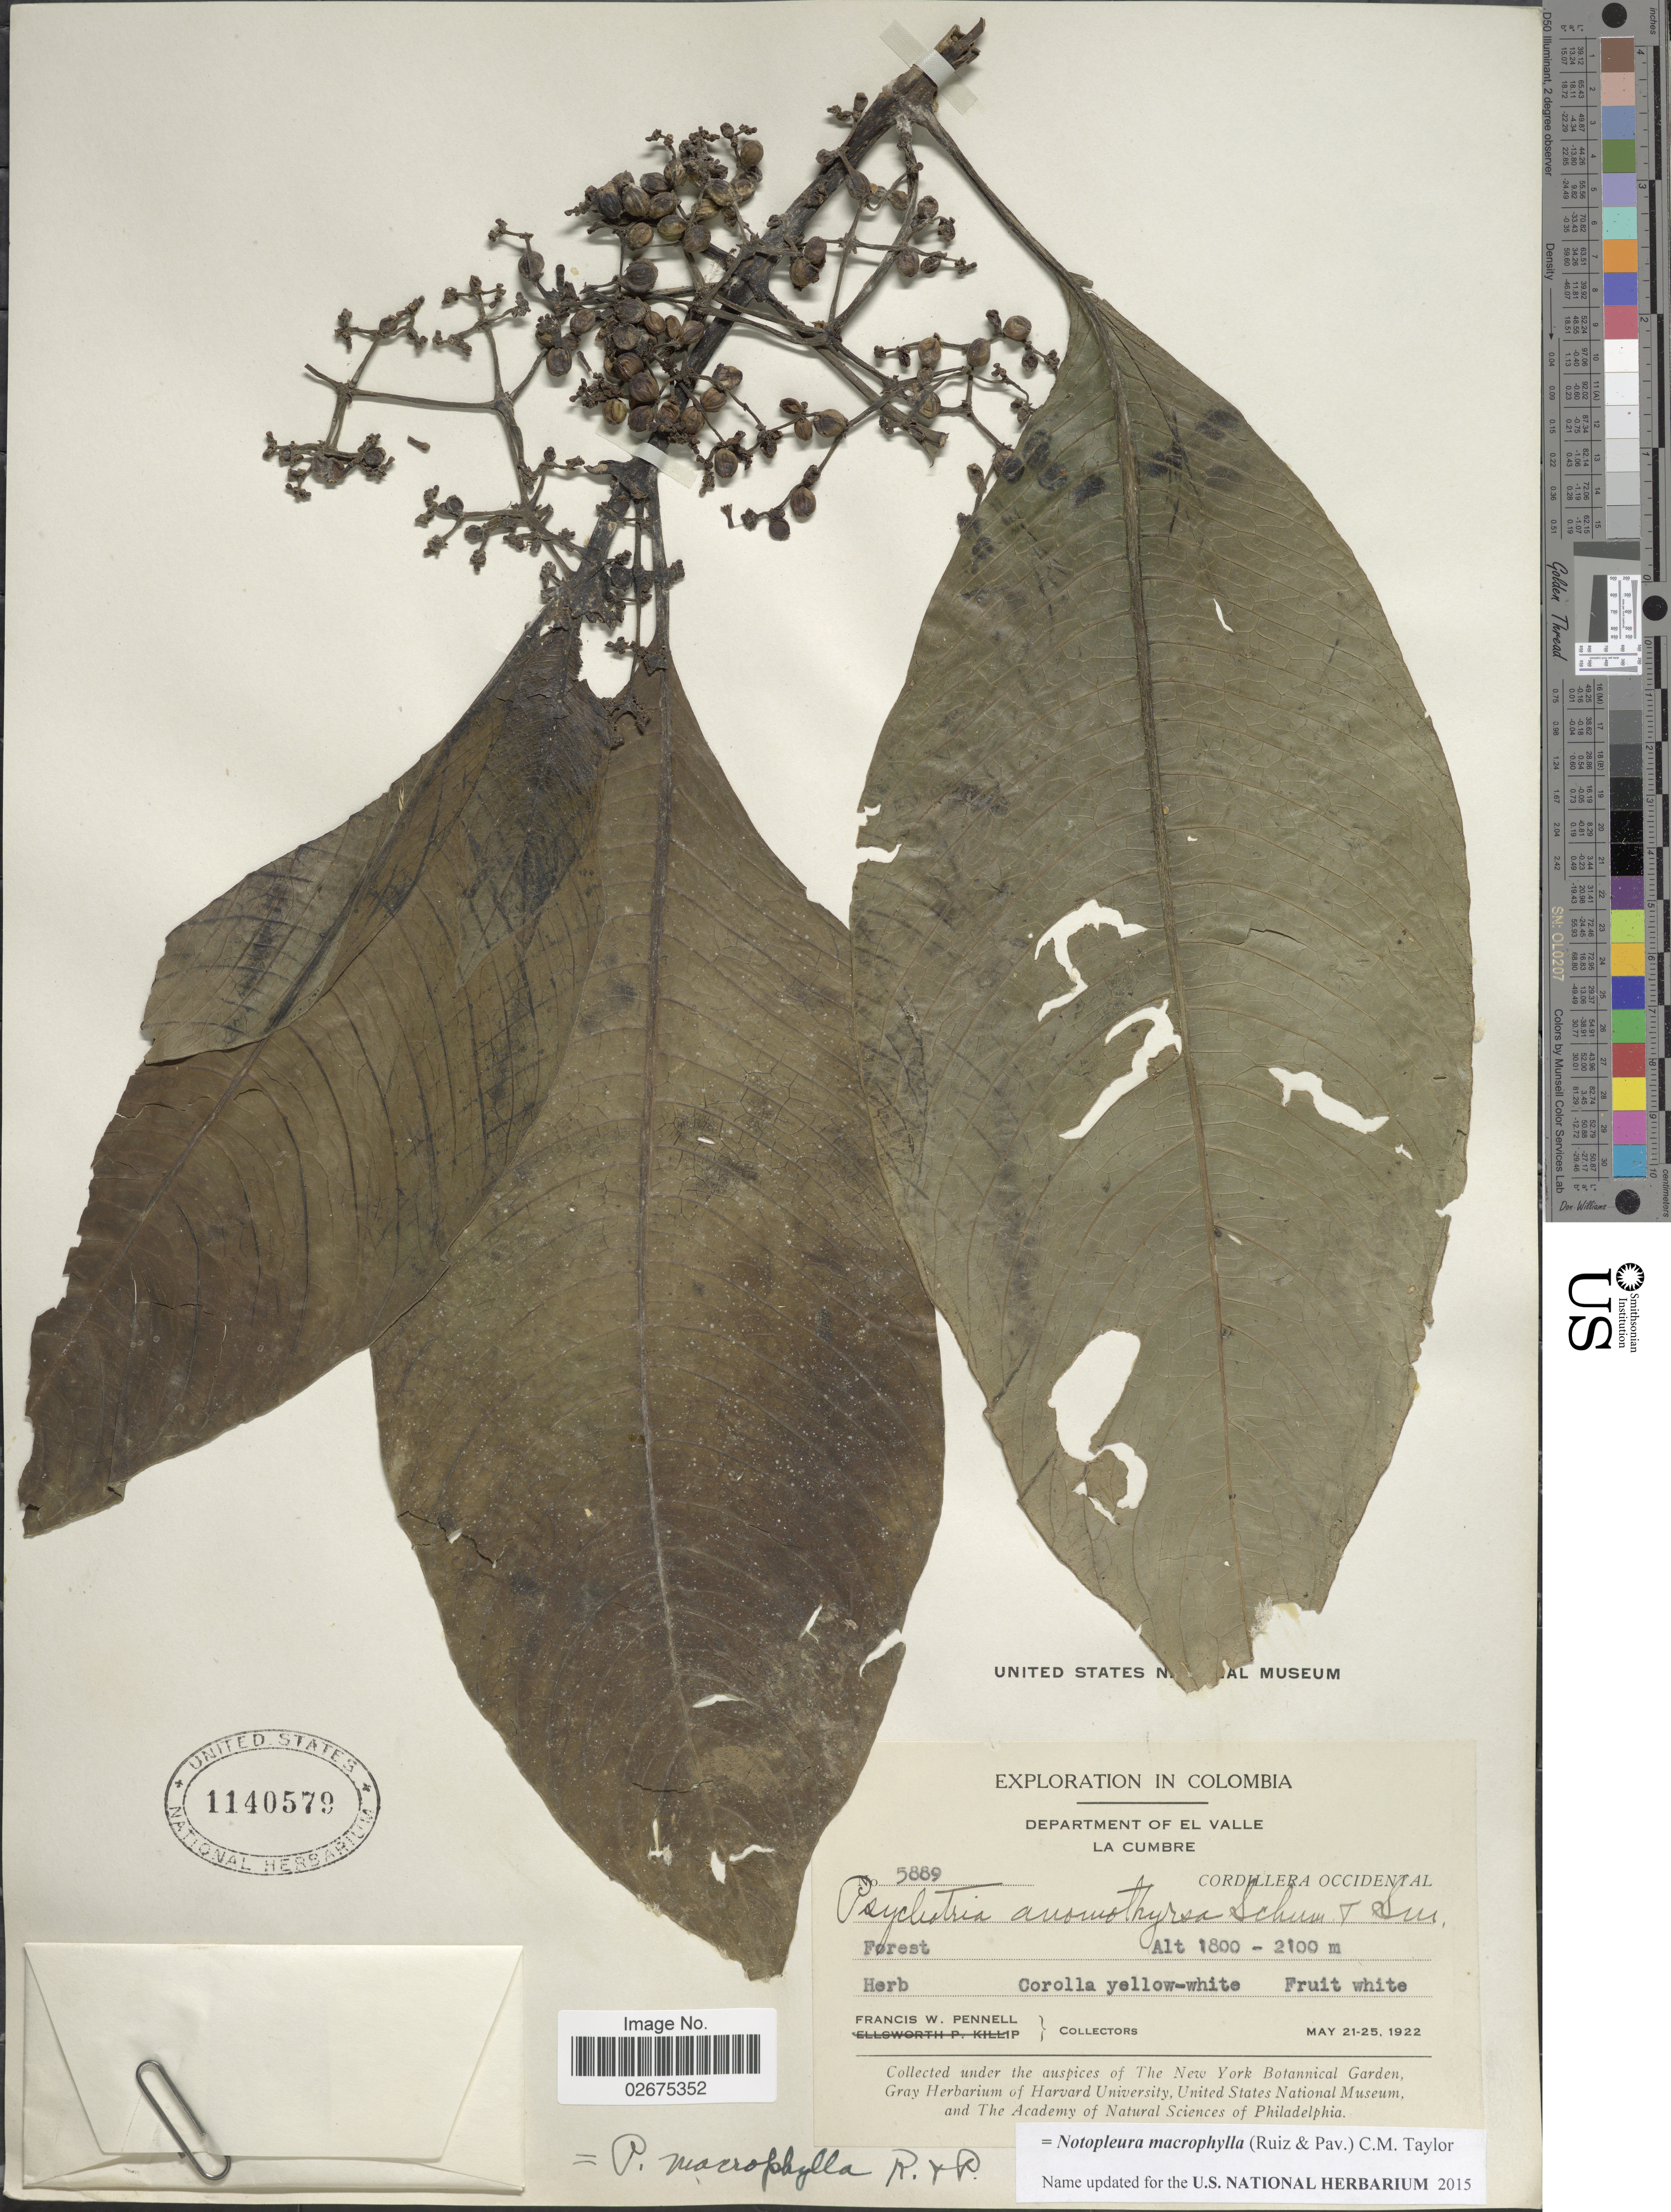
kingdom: Plantae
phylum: Tracheophyta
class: Magnoliopsida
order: Gentianales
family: Rubiaceae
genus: Notopleura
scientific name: Notopleura macrophylla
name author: (Ruiz & Pav.) C.M. Taylor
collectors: F. W. Pennell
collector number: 5889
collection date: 1922-05-21/1922-05-25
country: Colombia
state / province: Valle del Cauca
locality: Department of El Valle, La Cumbre, Cordillera Occidental, Forest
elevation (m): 1800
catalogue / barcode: US 1140579